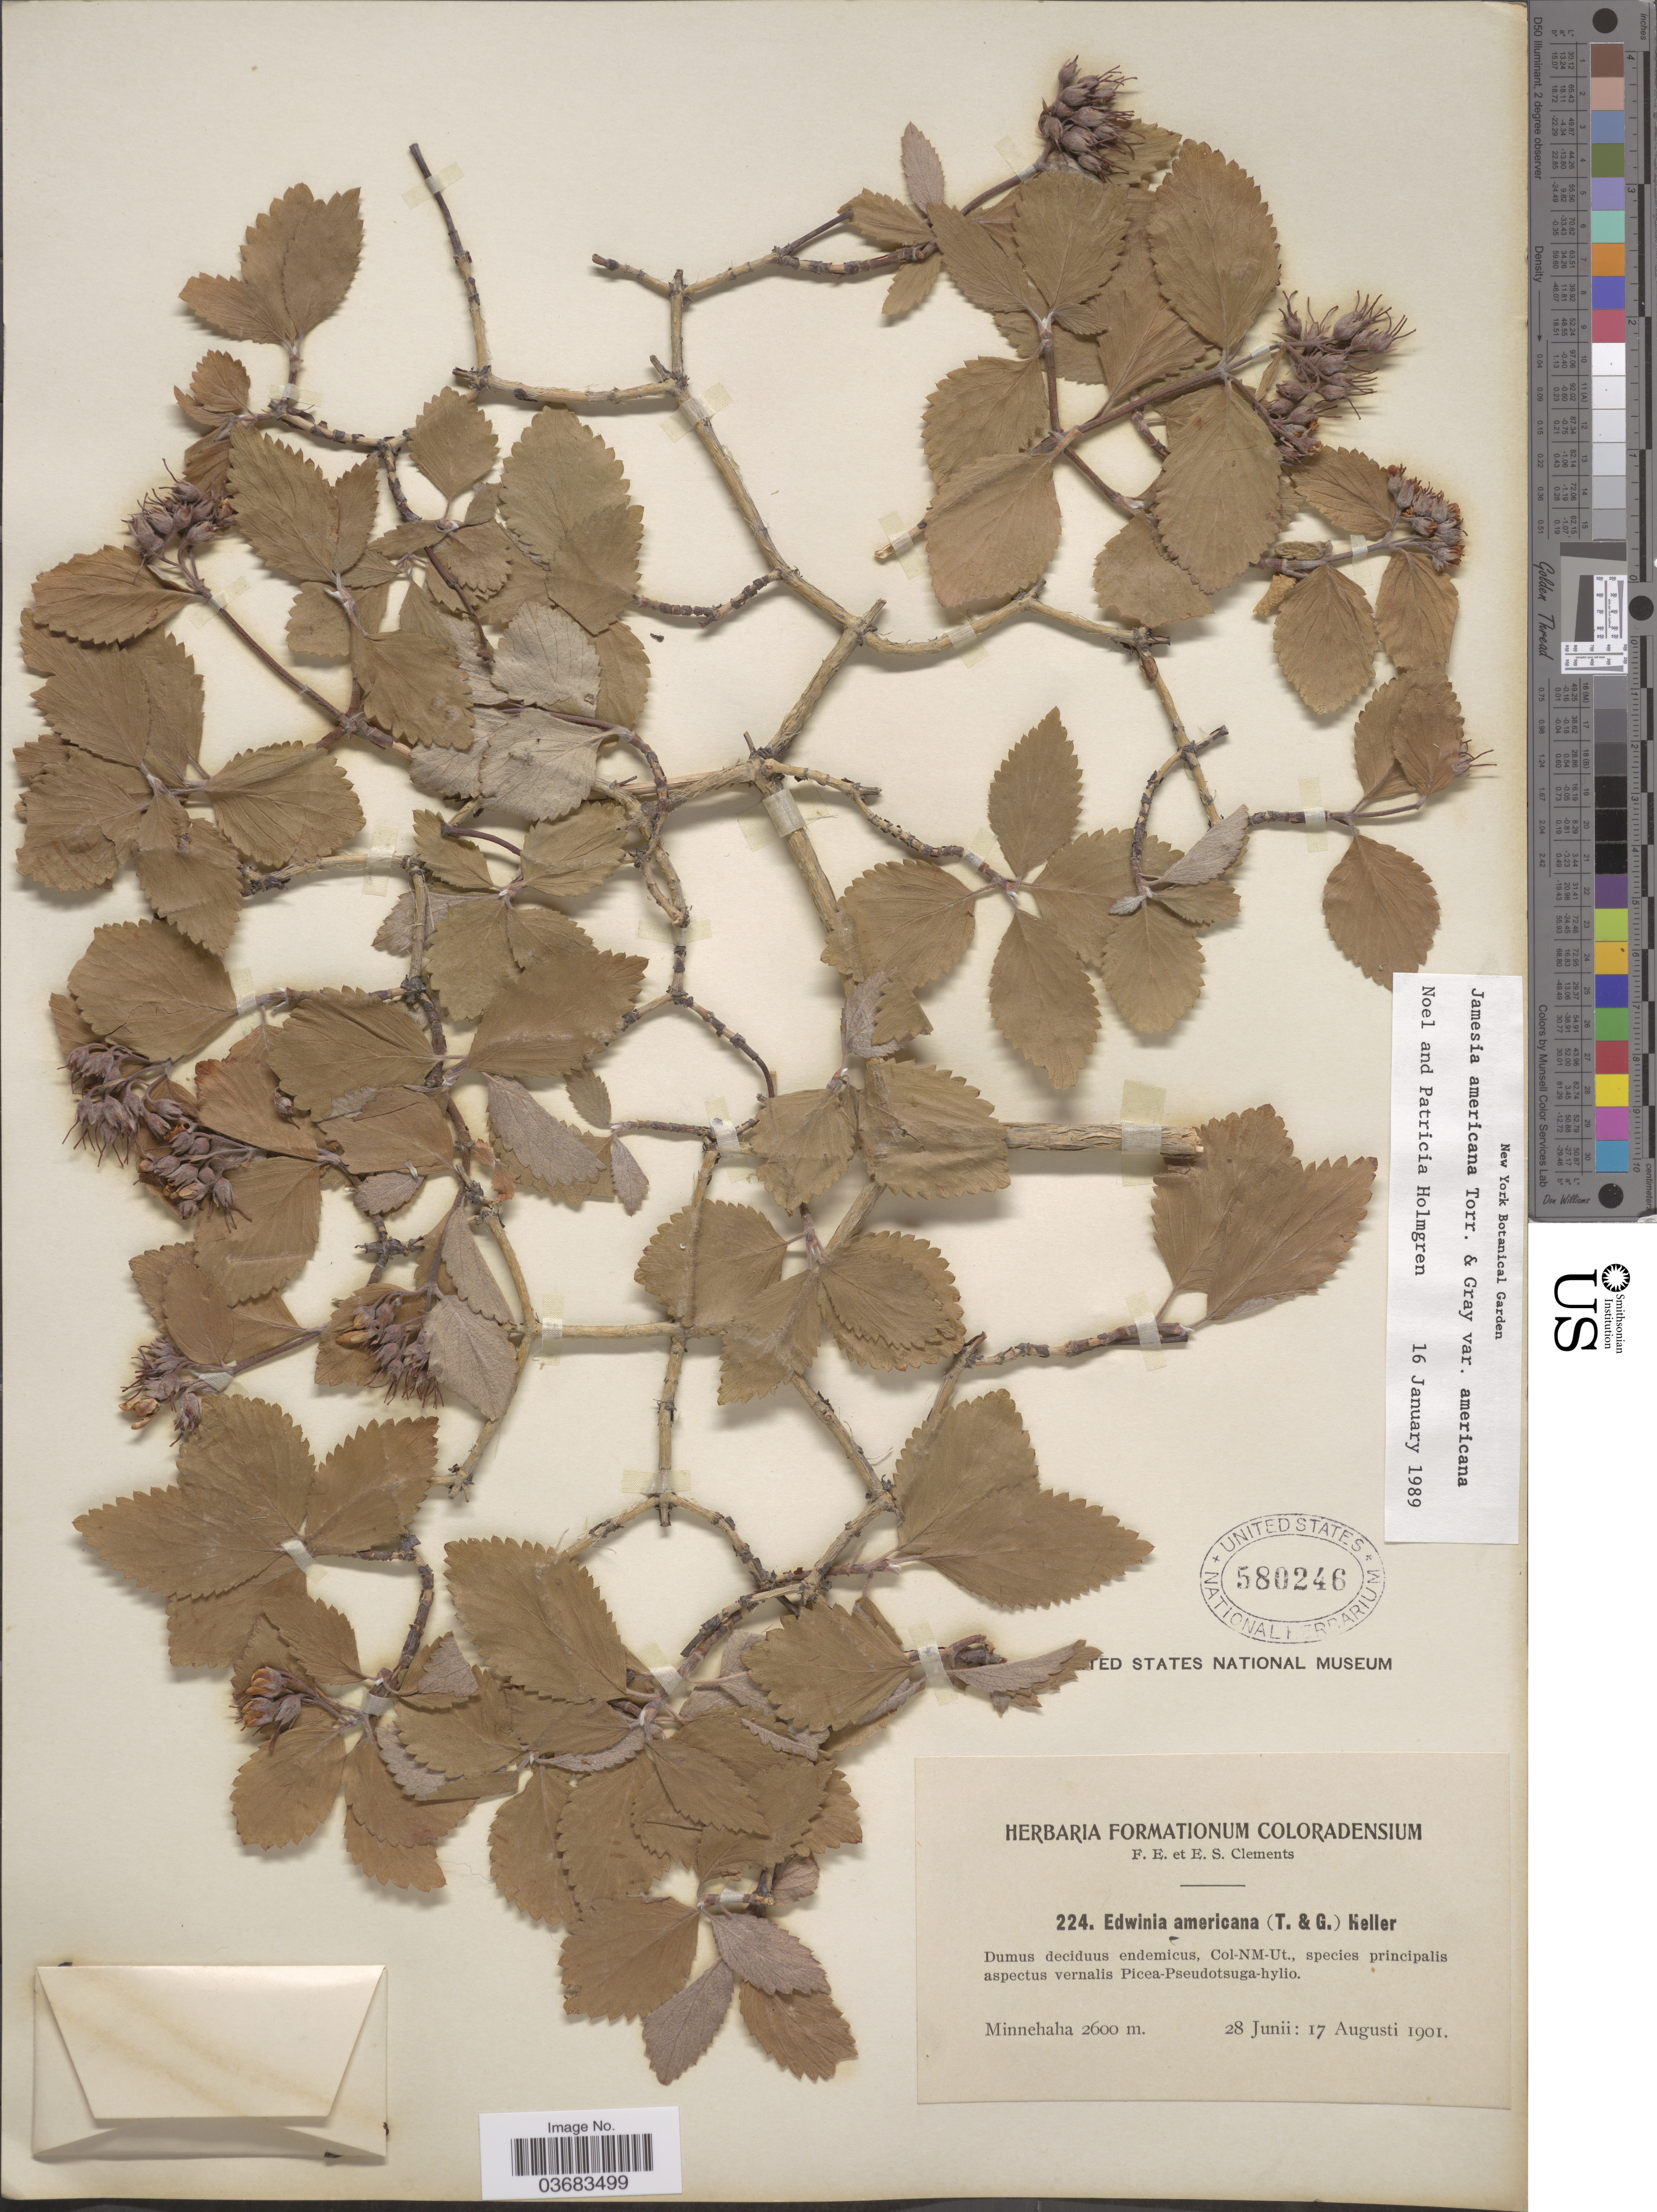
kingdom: Plantae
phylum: Tracheophyta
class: Magnoliopsida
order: Cornales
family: Hydrangeaceae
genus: Edwinia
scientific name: Edwinia americana var. americana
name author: (Torr. & A. Gray) A. Heller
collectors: F. E. Clements & E. S. Clements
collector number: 224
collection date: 1901-06-28/1901-08-17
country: United States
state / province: Colorado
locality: Minnehaha.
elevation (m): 2600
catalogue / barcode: US 580246